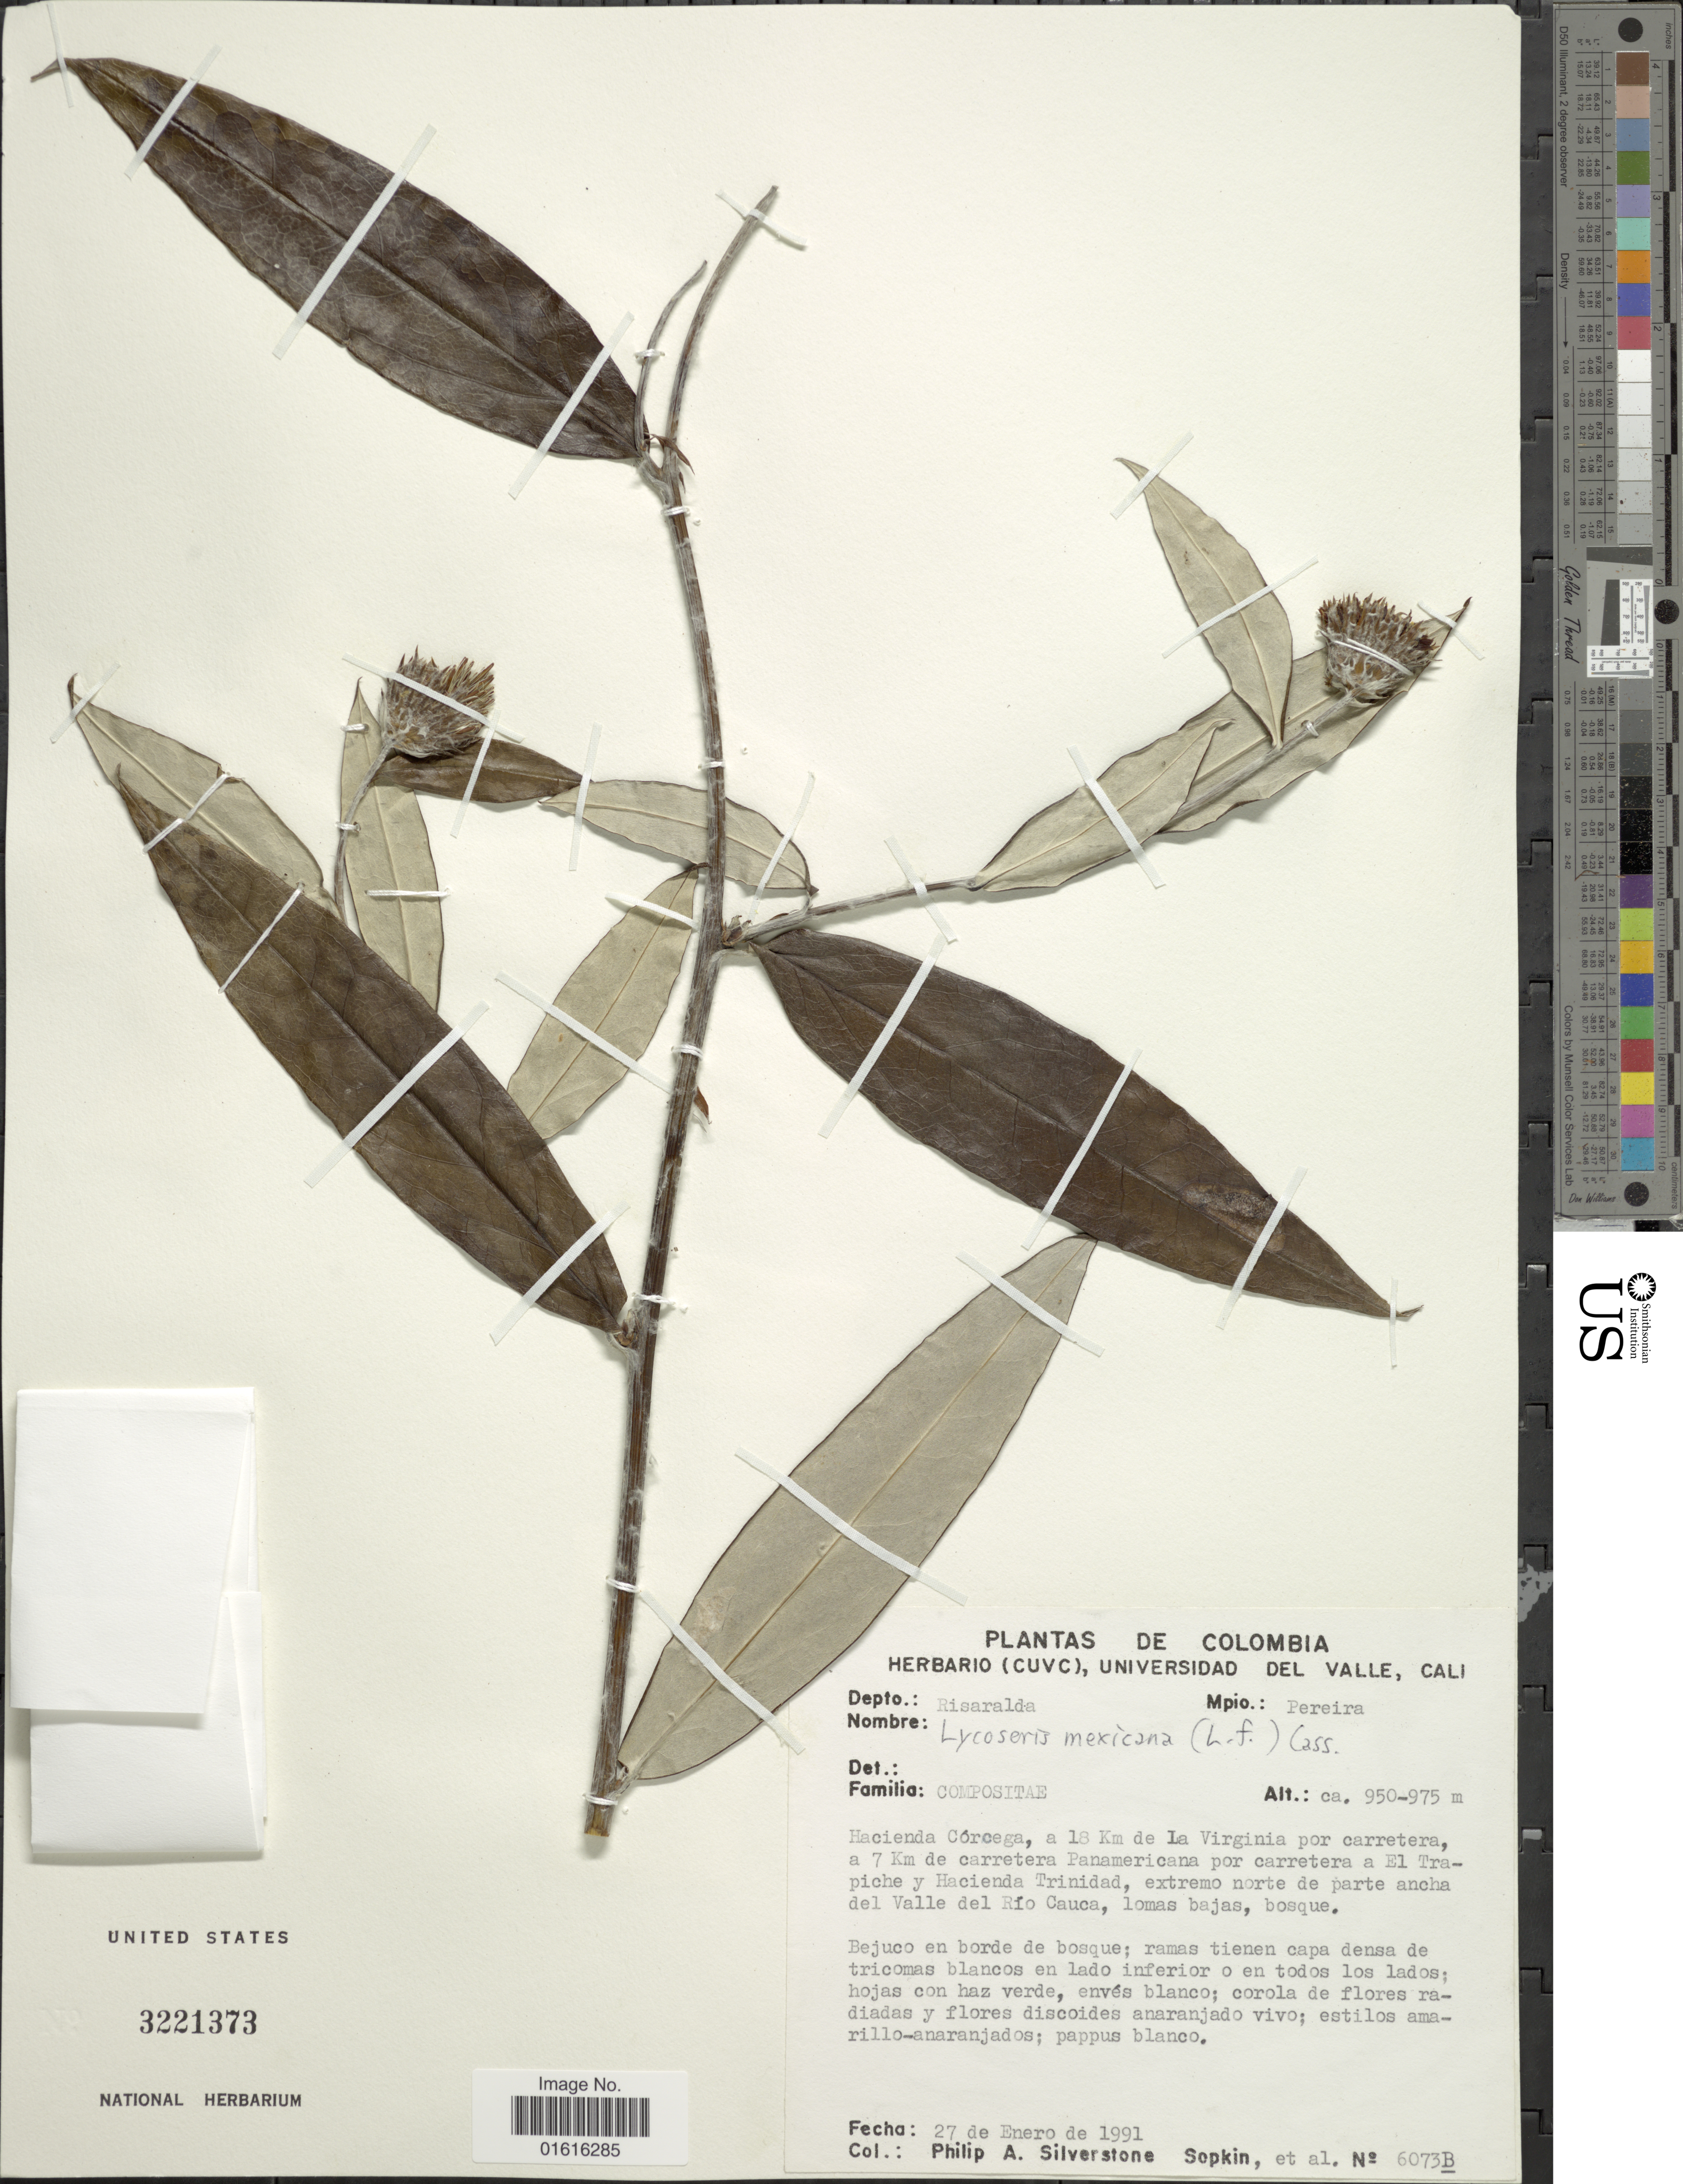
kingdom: Plantae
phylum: Tracheophyta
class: Magnoliopsida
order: Asterales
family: Asteraceae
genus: Lycoseris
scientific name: Lycoseris mexicana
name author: (L. f.) Cass.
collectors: P. A. Silverstone-Sopkin & et al.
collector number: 6073B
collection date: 1991-01-27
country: Colombia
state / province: Risaralda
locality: Depto.: Risaralda. Mpio.: Pereira. Hacienda Córcega, a 18 Km de La Virginia por carretera, a 7 Km de carretera Panamericana por carretera a El Trapiche y Hacienda Trinidad, extremo norte de parte ancha del Valle del Río Cauca, lomas bajas, bosque.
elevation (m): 950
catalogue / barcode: US 3221373